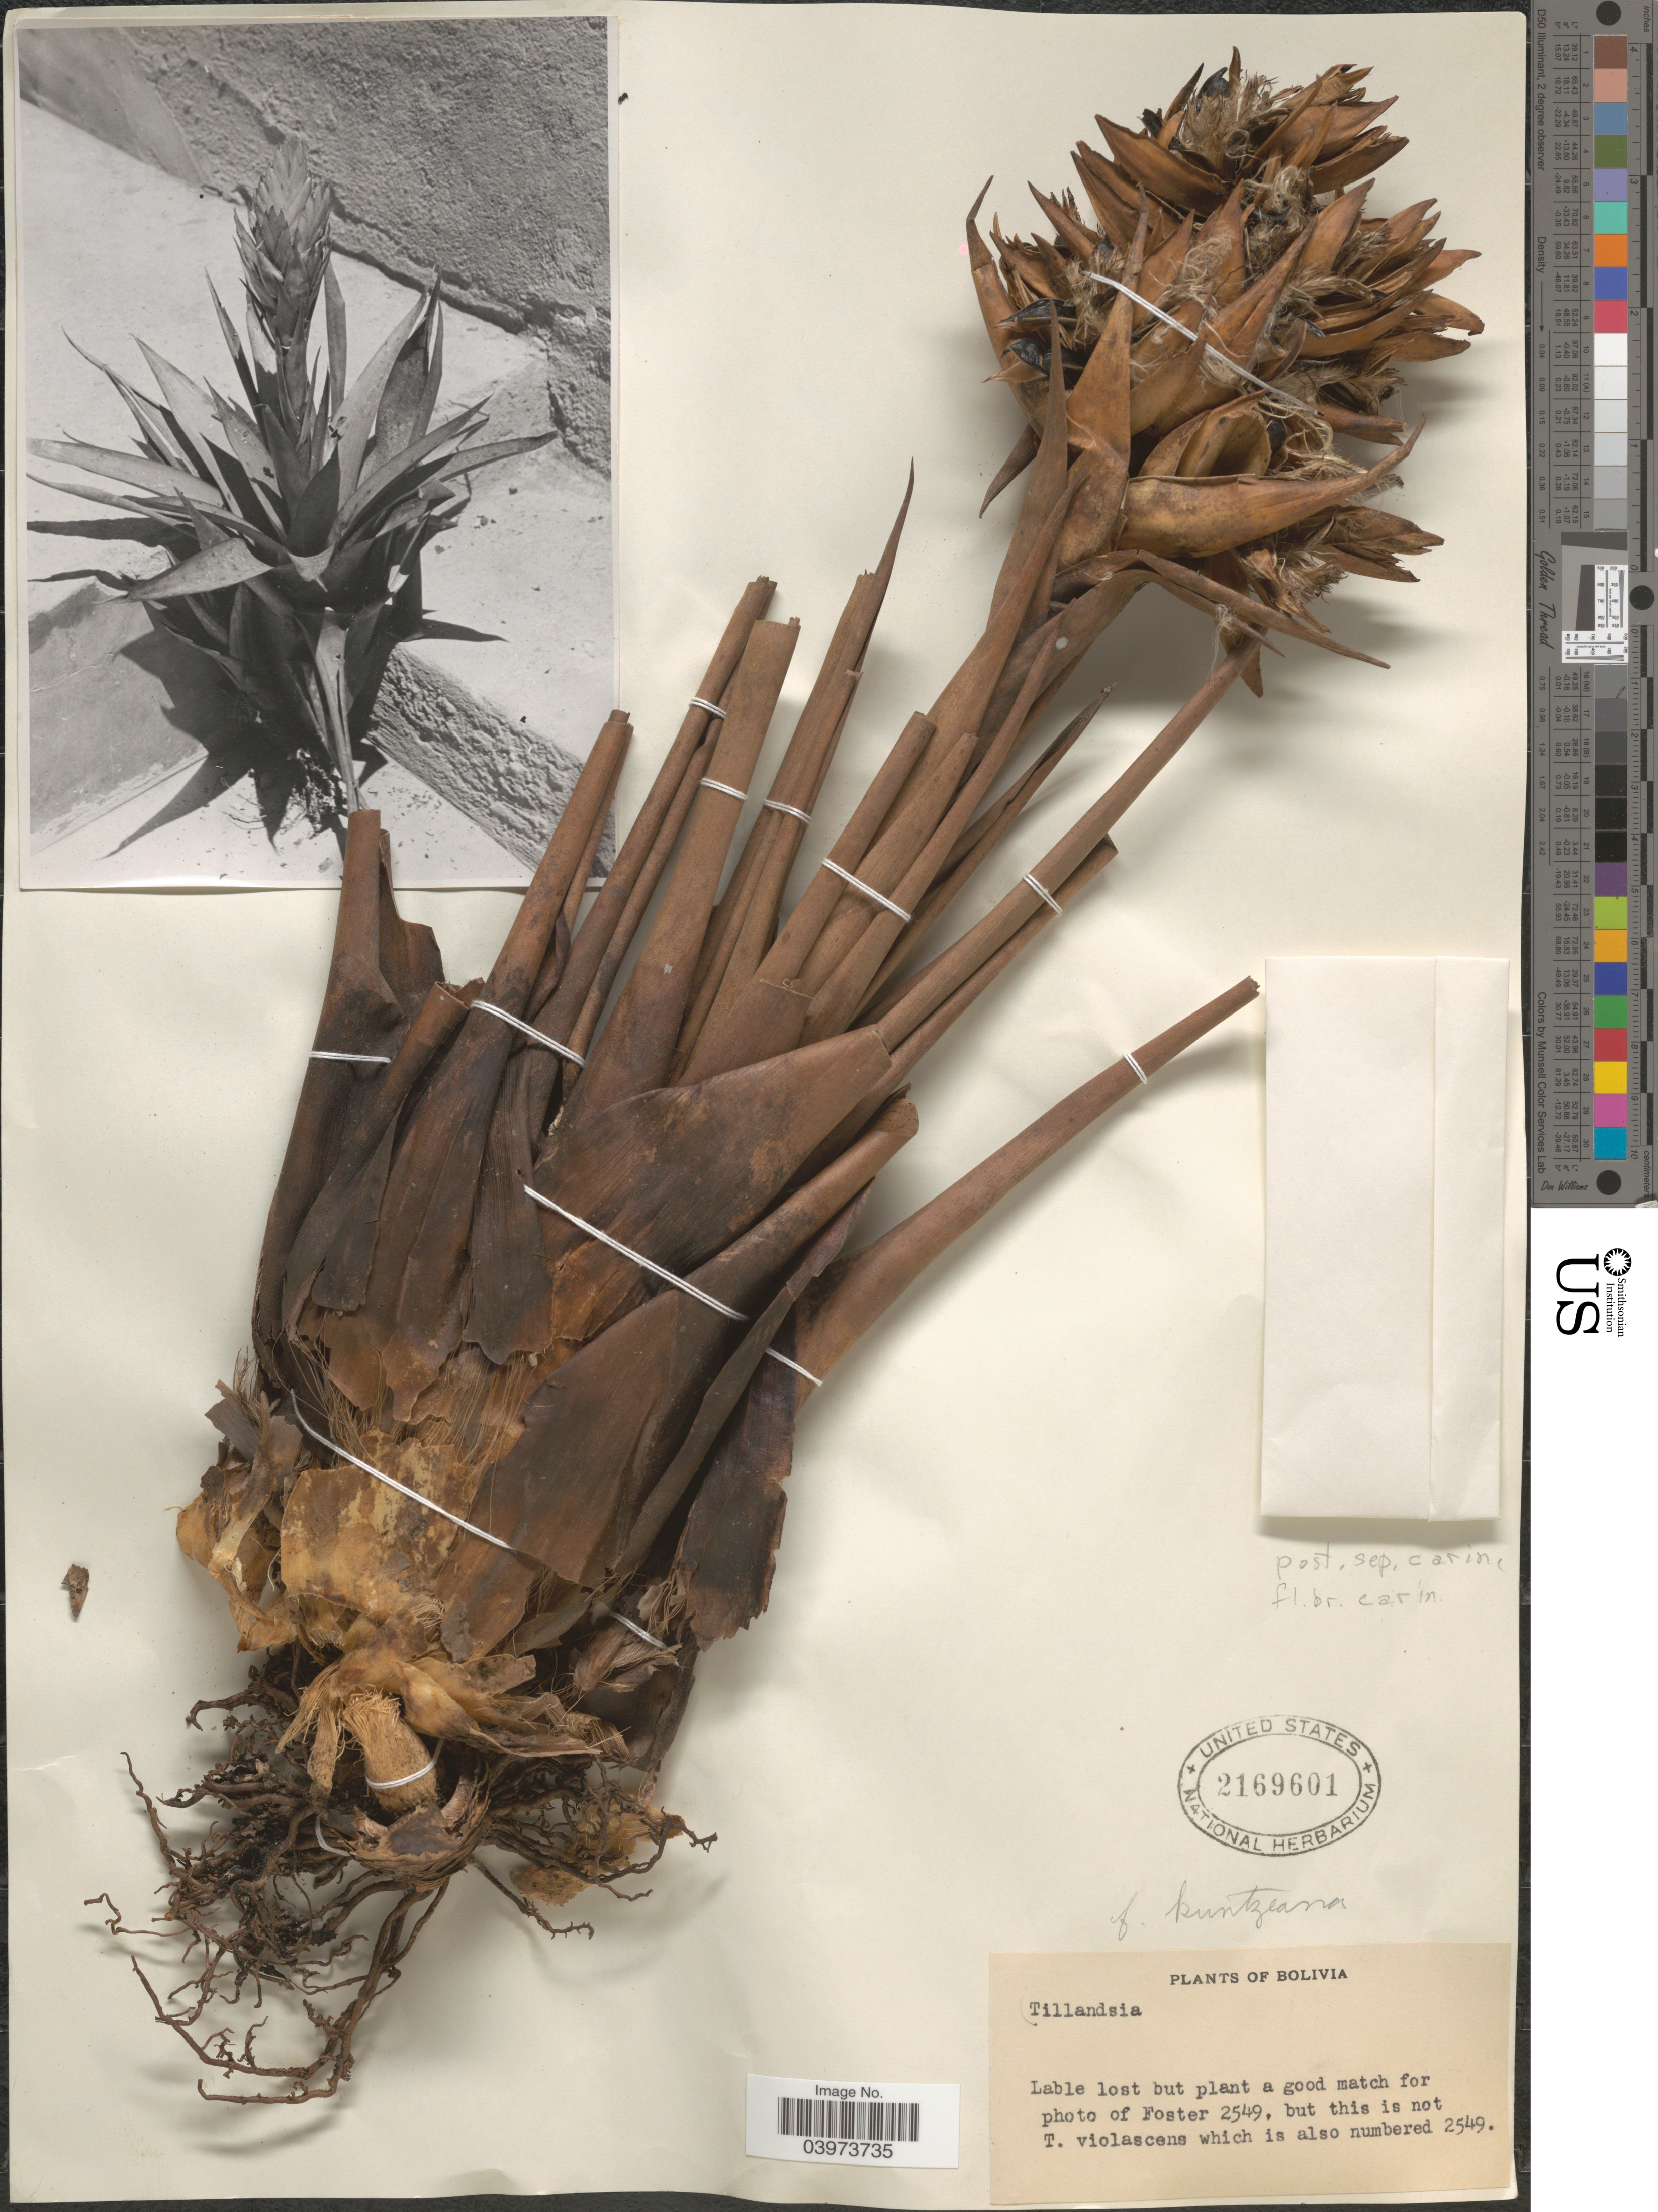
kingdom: Plantae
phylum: Tracheophyta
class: Liliopsida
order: Poales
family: Bromeliaceae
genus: Tillandsia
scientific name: Tillandsia kuntzeana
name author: Mez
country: Bolivia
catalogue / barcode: US 2169601